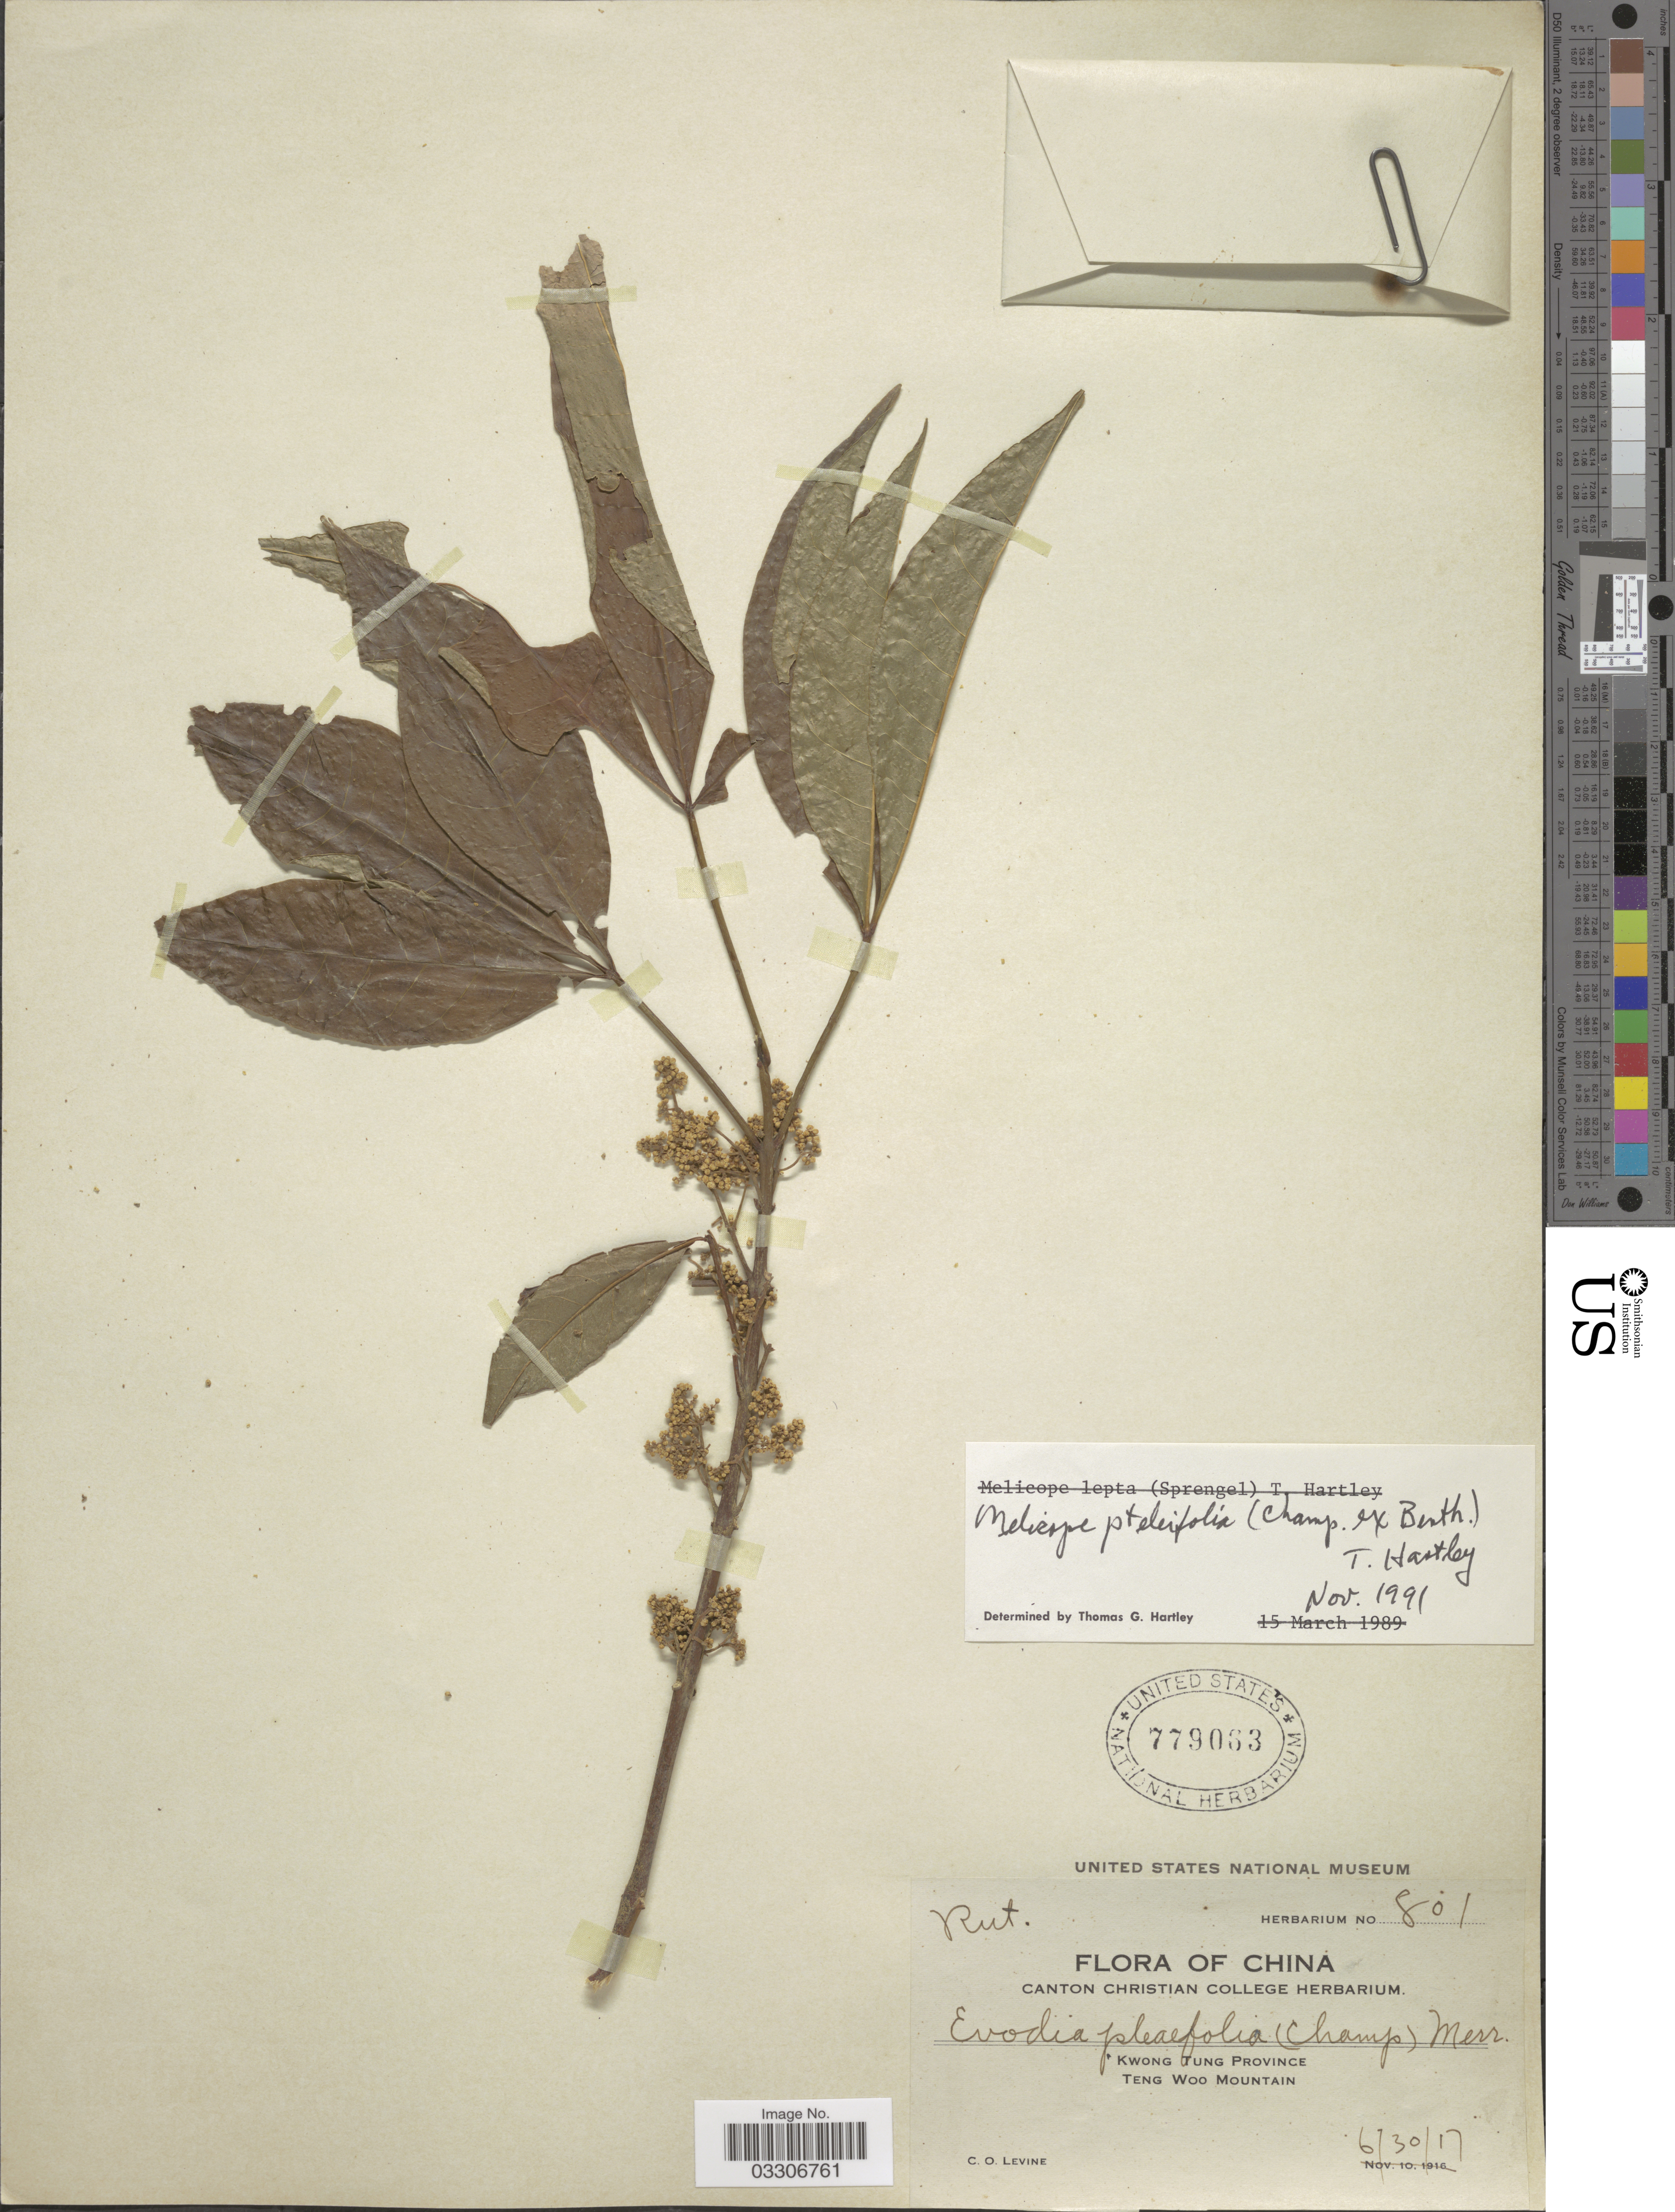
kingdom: Plantae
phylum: Tracheophyta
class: Magnoliopsida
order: Sapindales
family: Rutaceae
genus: Melicope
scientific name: Melicope pteleifolia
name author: (Champ. ex Benth.) T.G. Hartley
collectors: C. O. Levine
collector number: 801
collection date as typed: Transcribed d/m/y: 30/6/17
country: China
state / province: Guangdong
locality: Kwong Tung Province. Teng Woo Mountain.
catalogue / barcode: US 779063